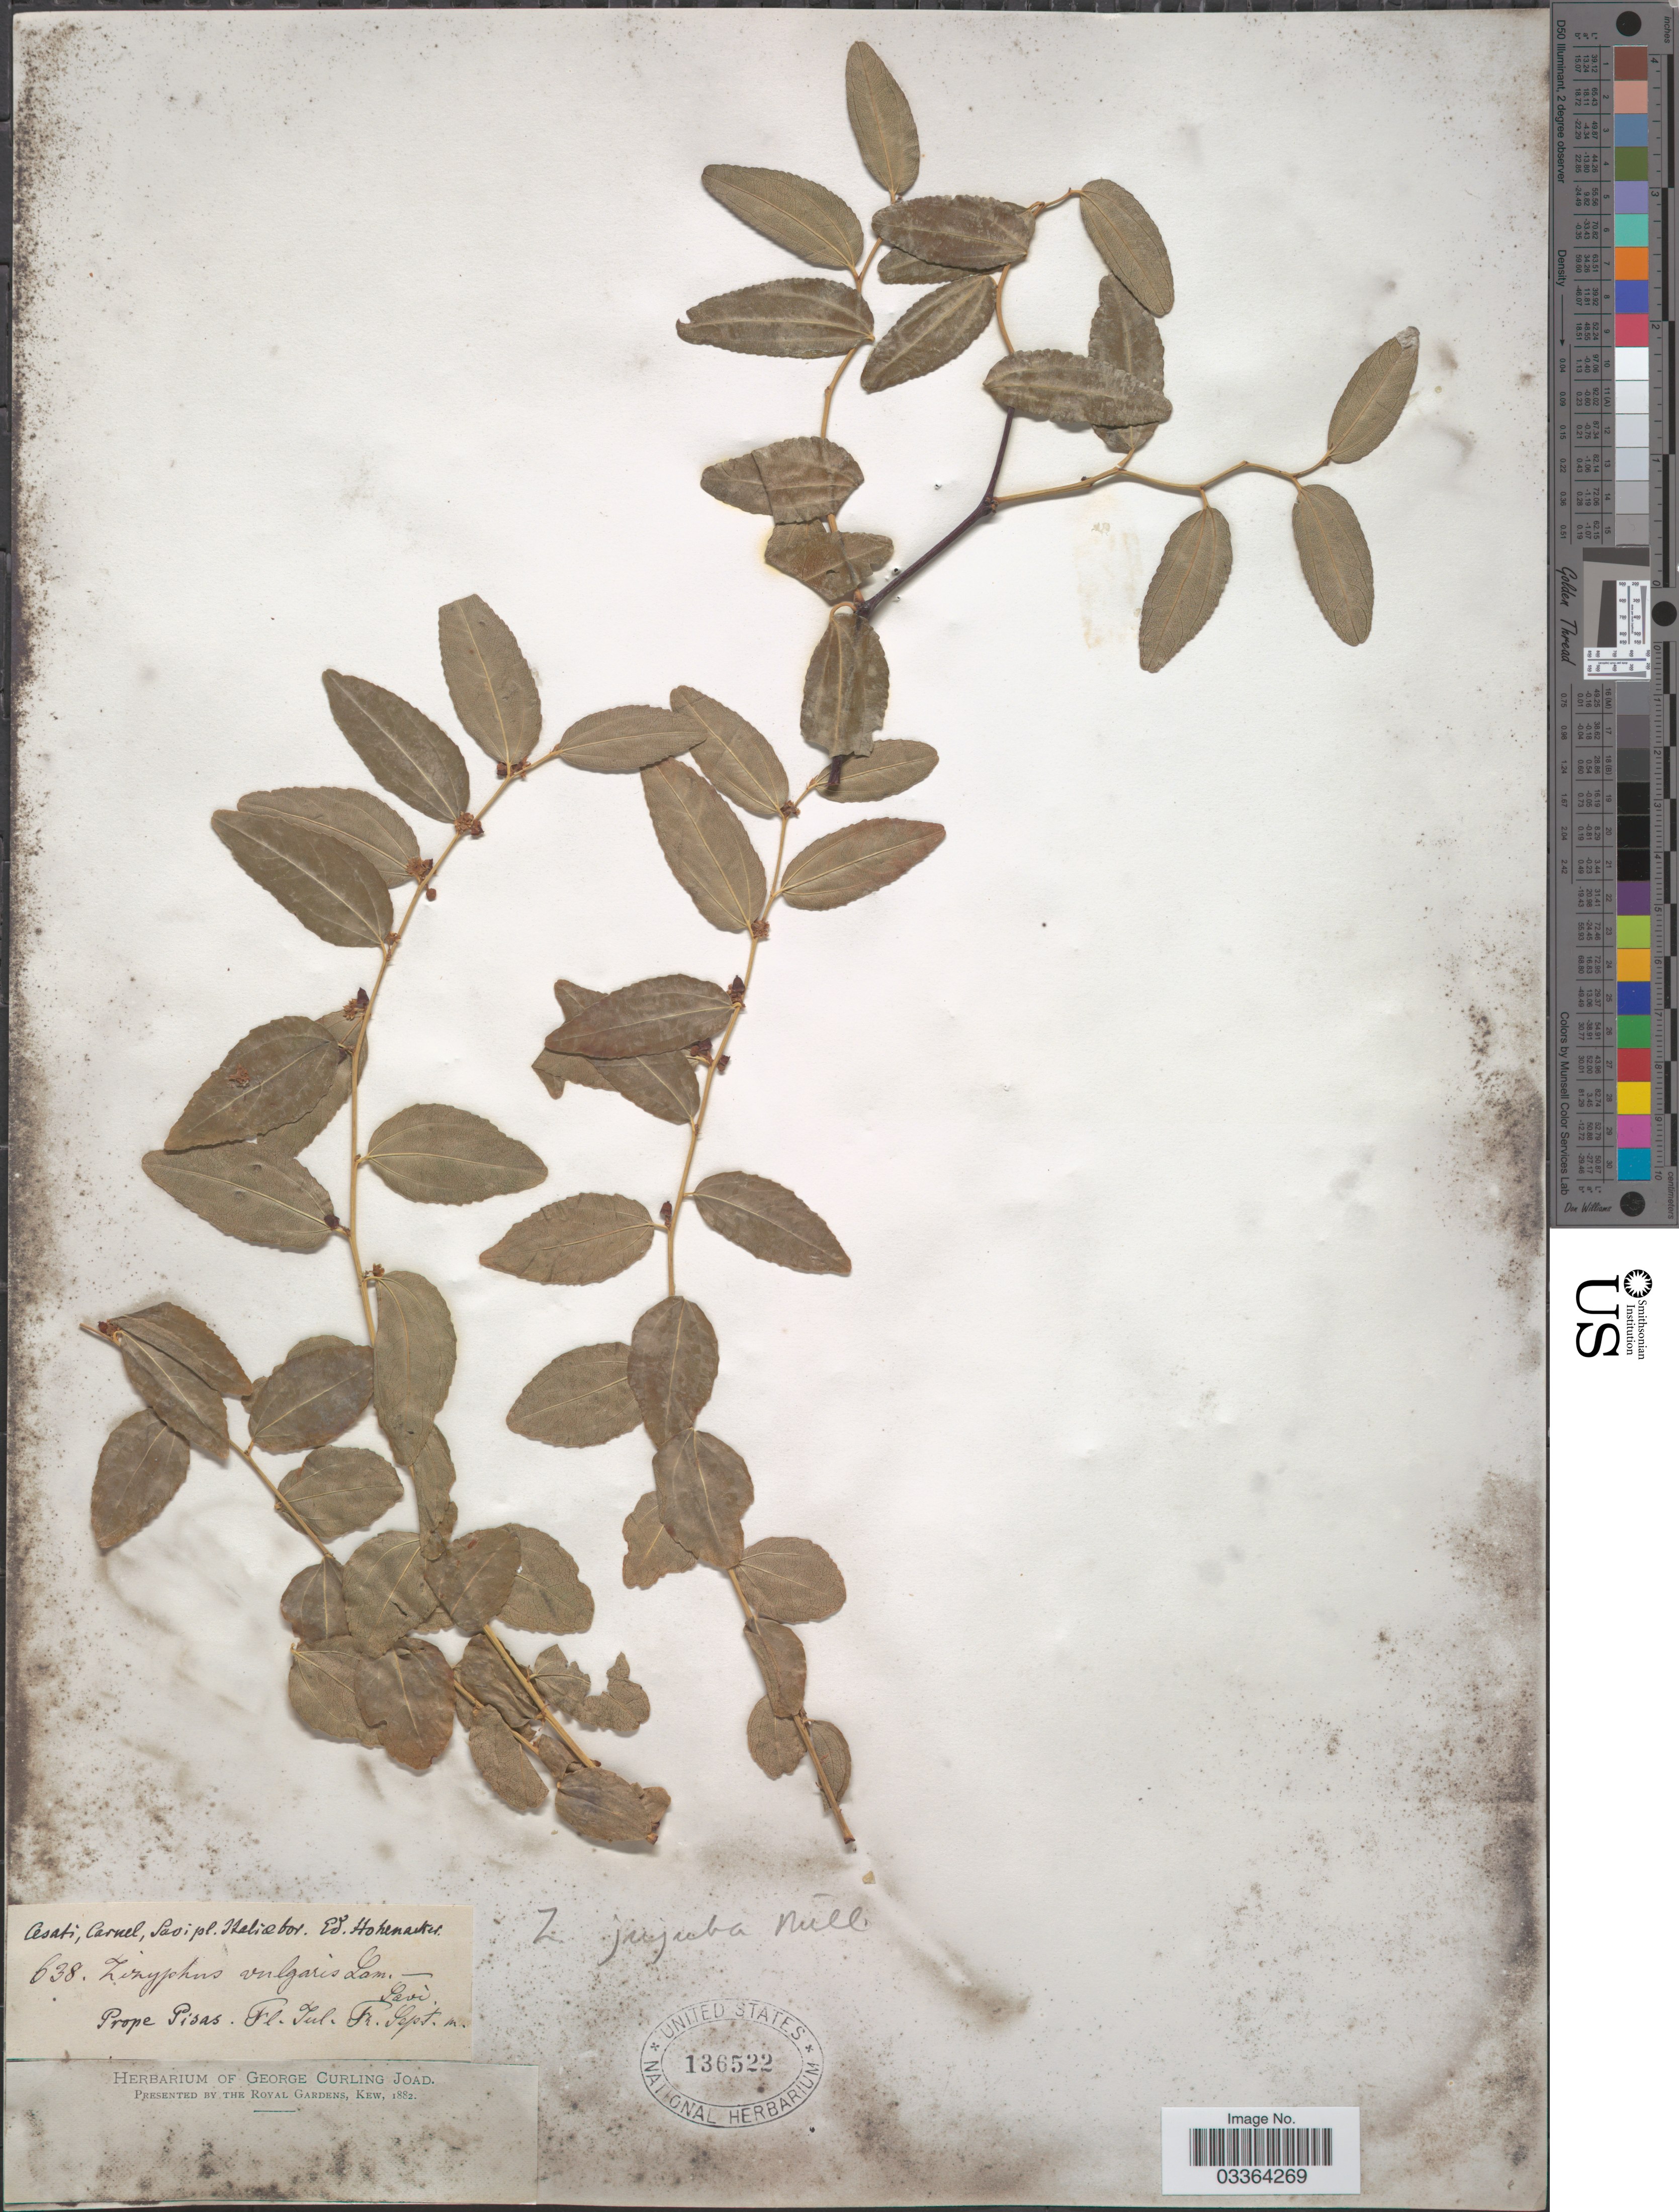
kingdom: Plantae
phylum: Tracheophyta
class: Magnoliopsida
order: Rosales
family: Rhamnaceae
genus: Ziziphus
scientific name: Ziziphus jujuba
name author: Mill.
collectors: E. Hohenacker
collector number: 638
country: Italy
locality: Italie bor., Prope Pisas.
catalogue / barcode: US 136522